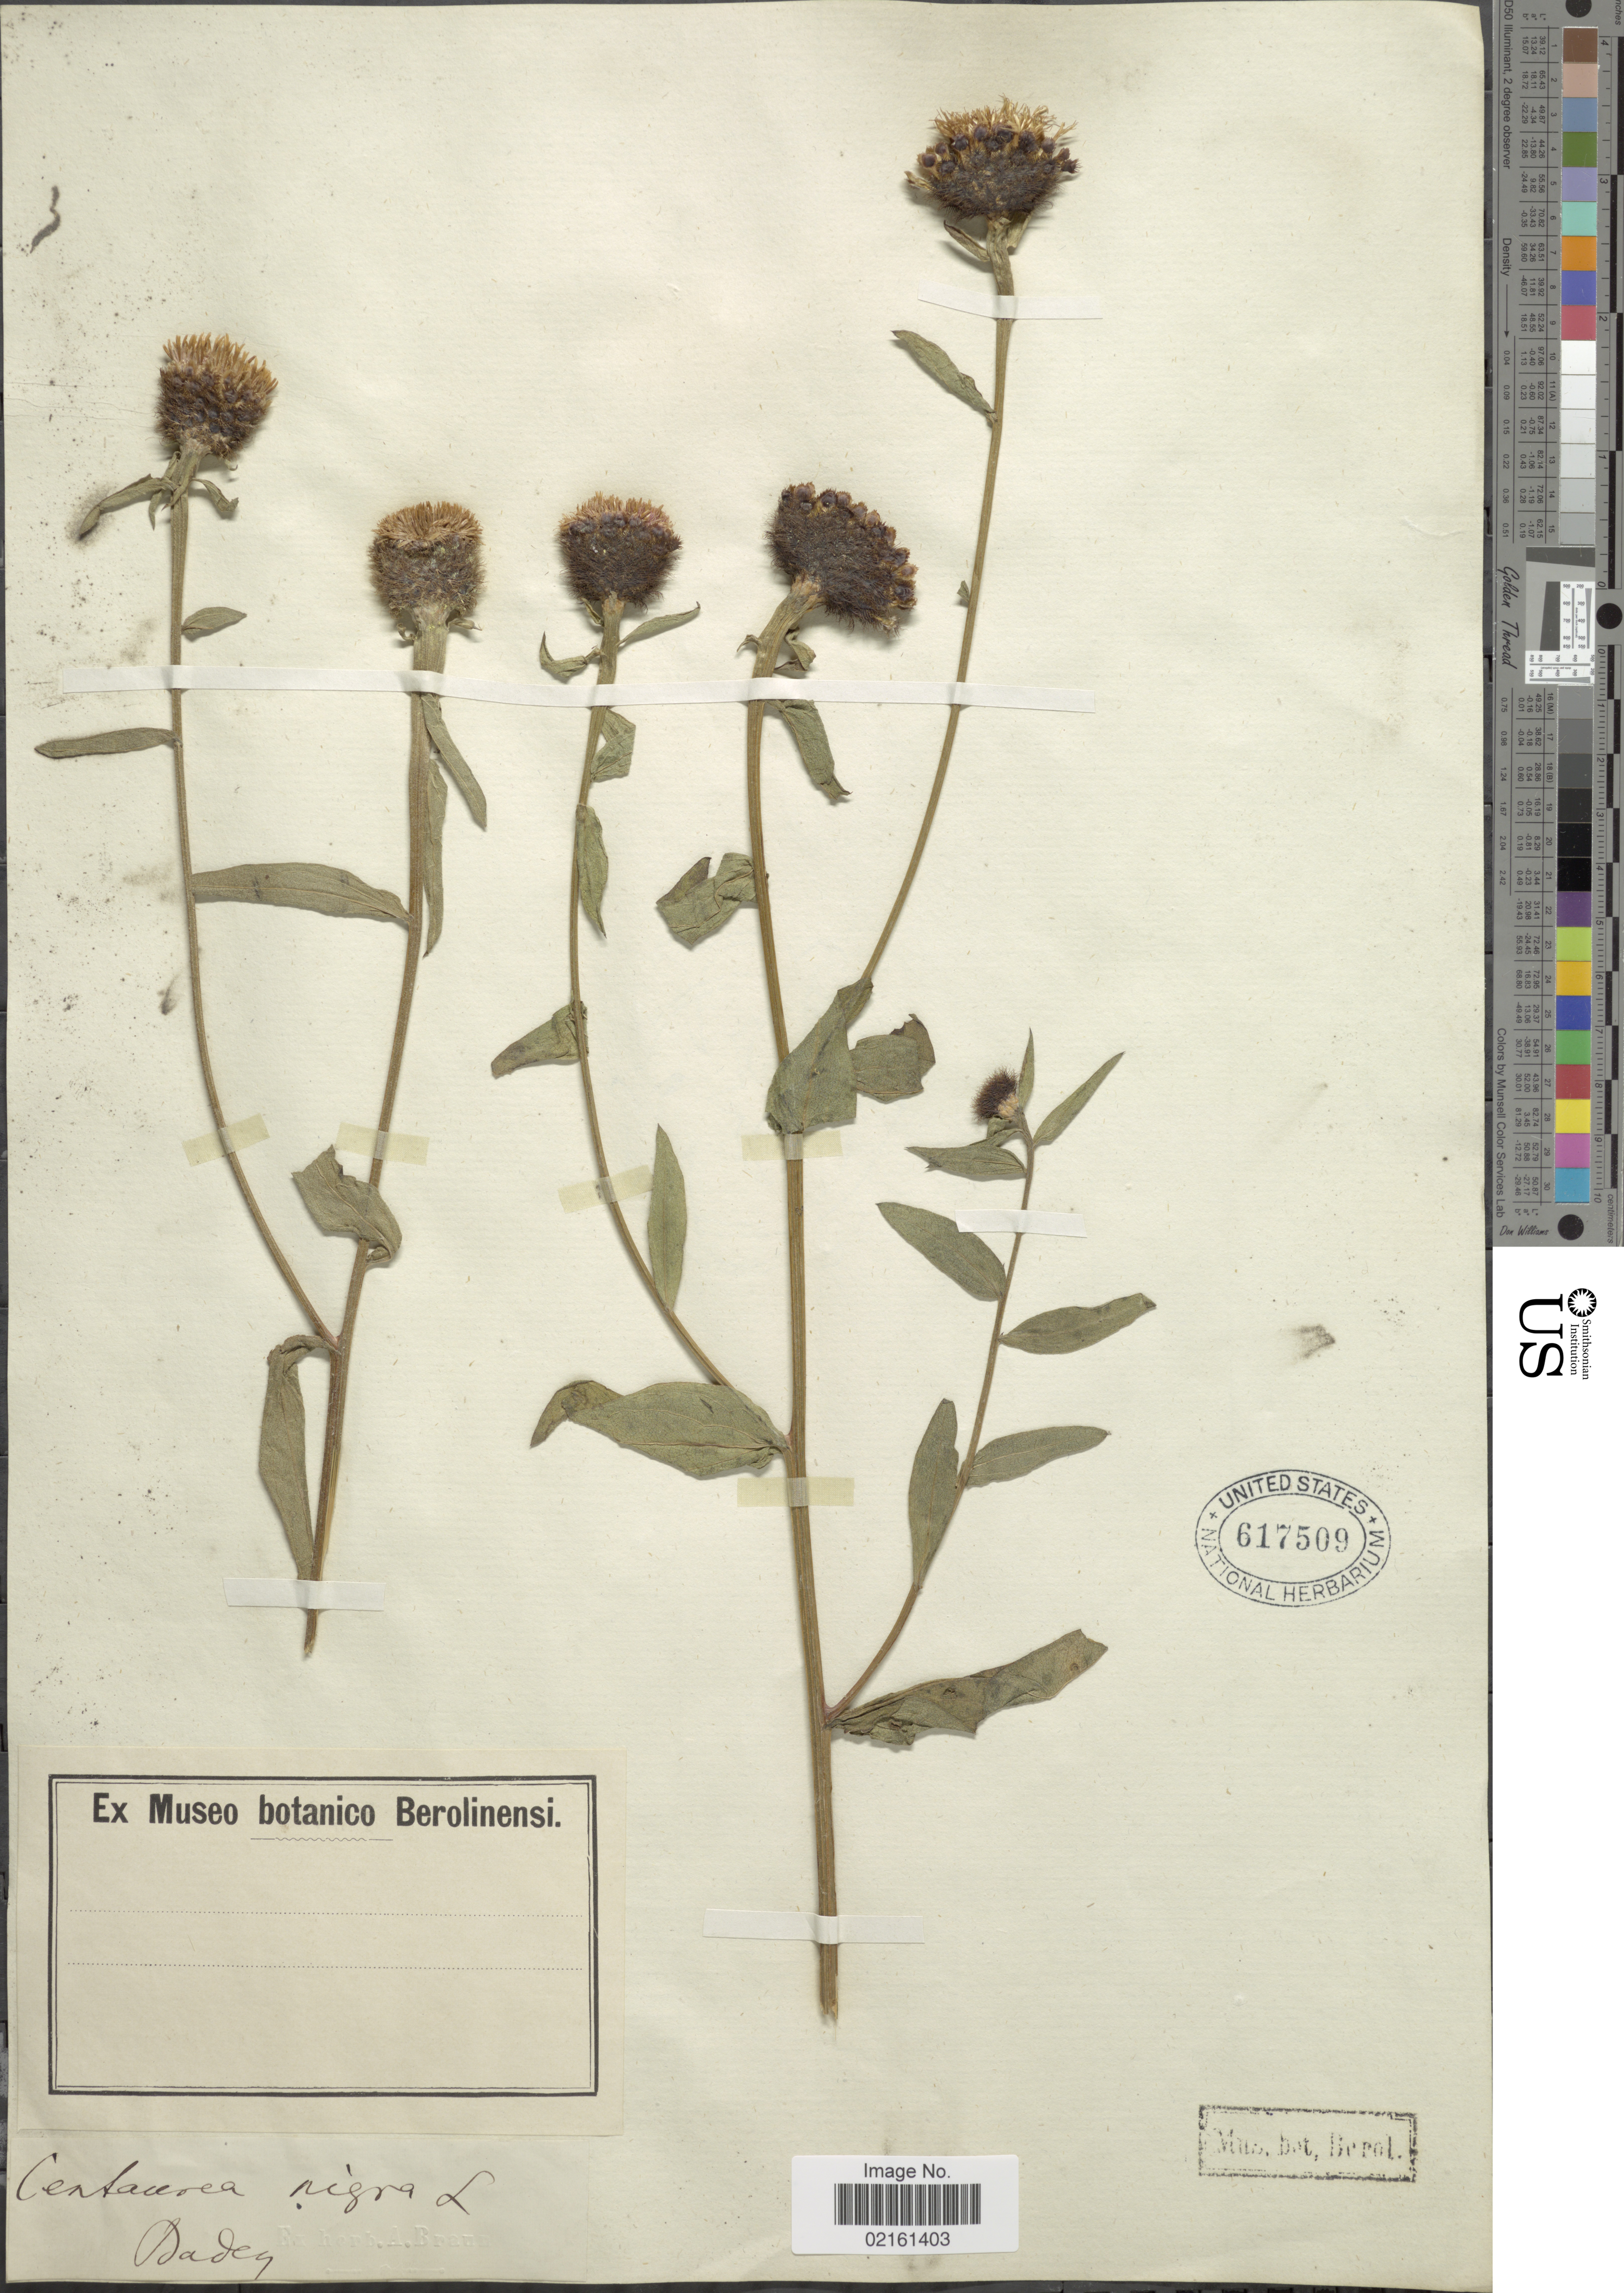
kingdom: Plantae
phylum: Tracheophyta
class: Magnoliopsida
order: Asterales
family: Asteraceae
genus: Centaurea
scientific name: Centaurea nigra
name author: L.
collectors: ex Museo Botanico Berolinensi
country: Germany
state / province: Baden-Württemberg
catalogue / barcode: US 617509